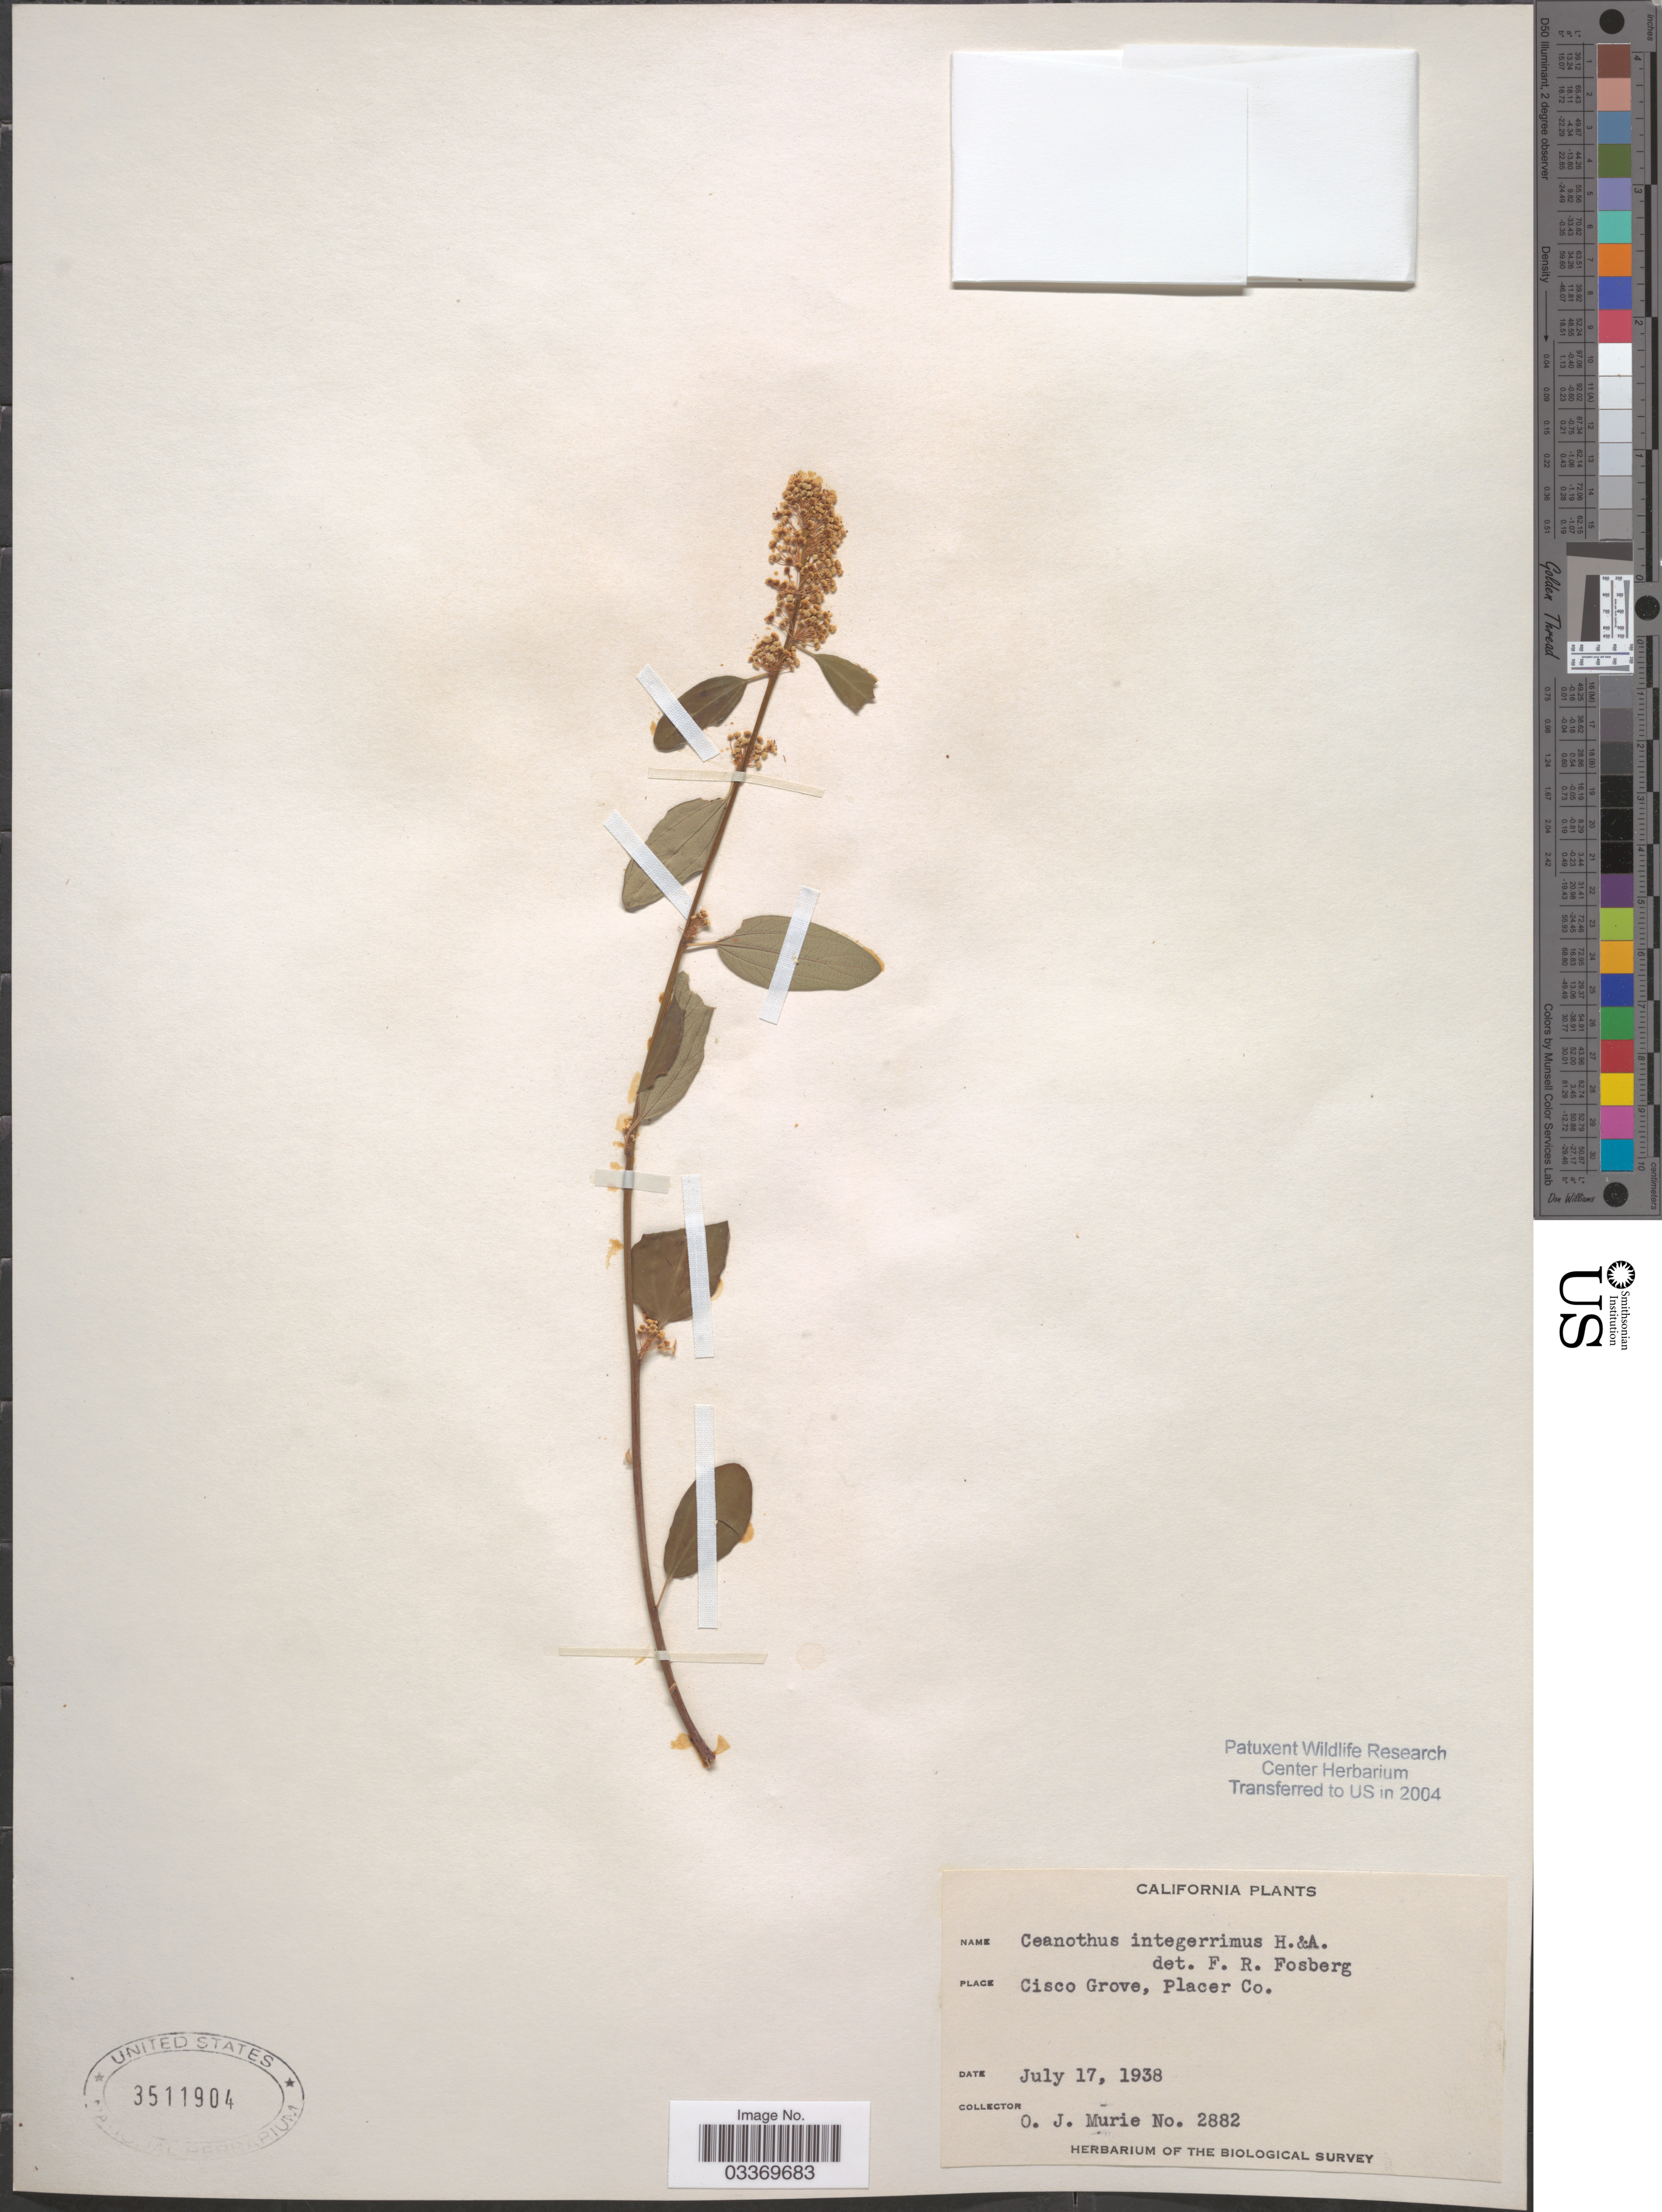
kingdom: Plantae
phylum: Tracheophyta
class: Magnoliopsida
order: Rosales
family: Rhamnaceae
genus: Ceanothus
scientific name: Ceanothus integerrimus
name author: Hook. & Arn.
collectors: O. Murie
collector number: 2882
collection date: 1938-07-17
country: United States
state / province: California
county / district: Placer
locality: Cisco Grove, Placer Co.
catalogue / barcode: US 3511904